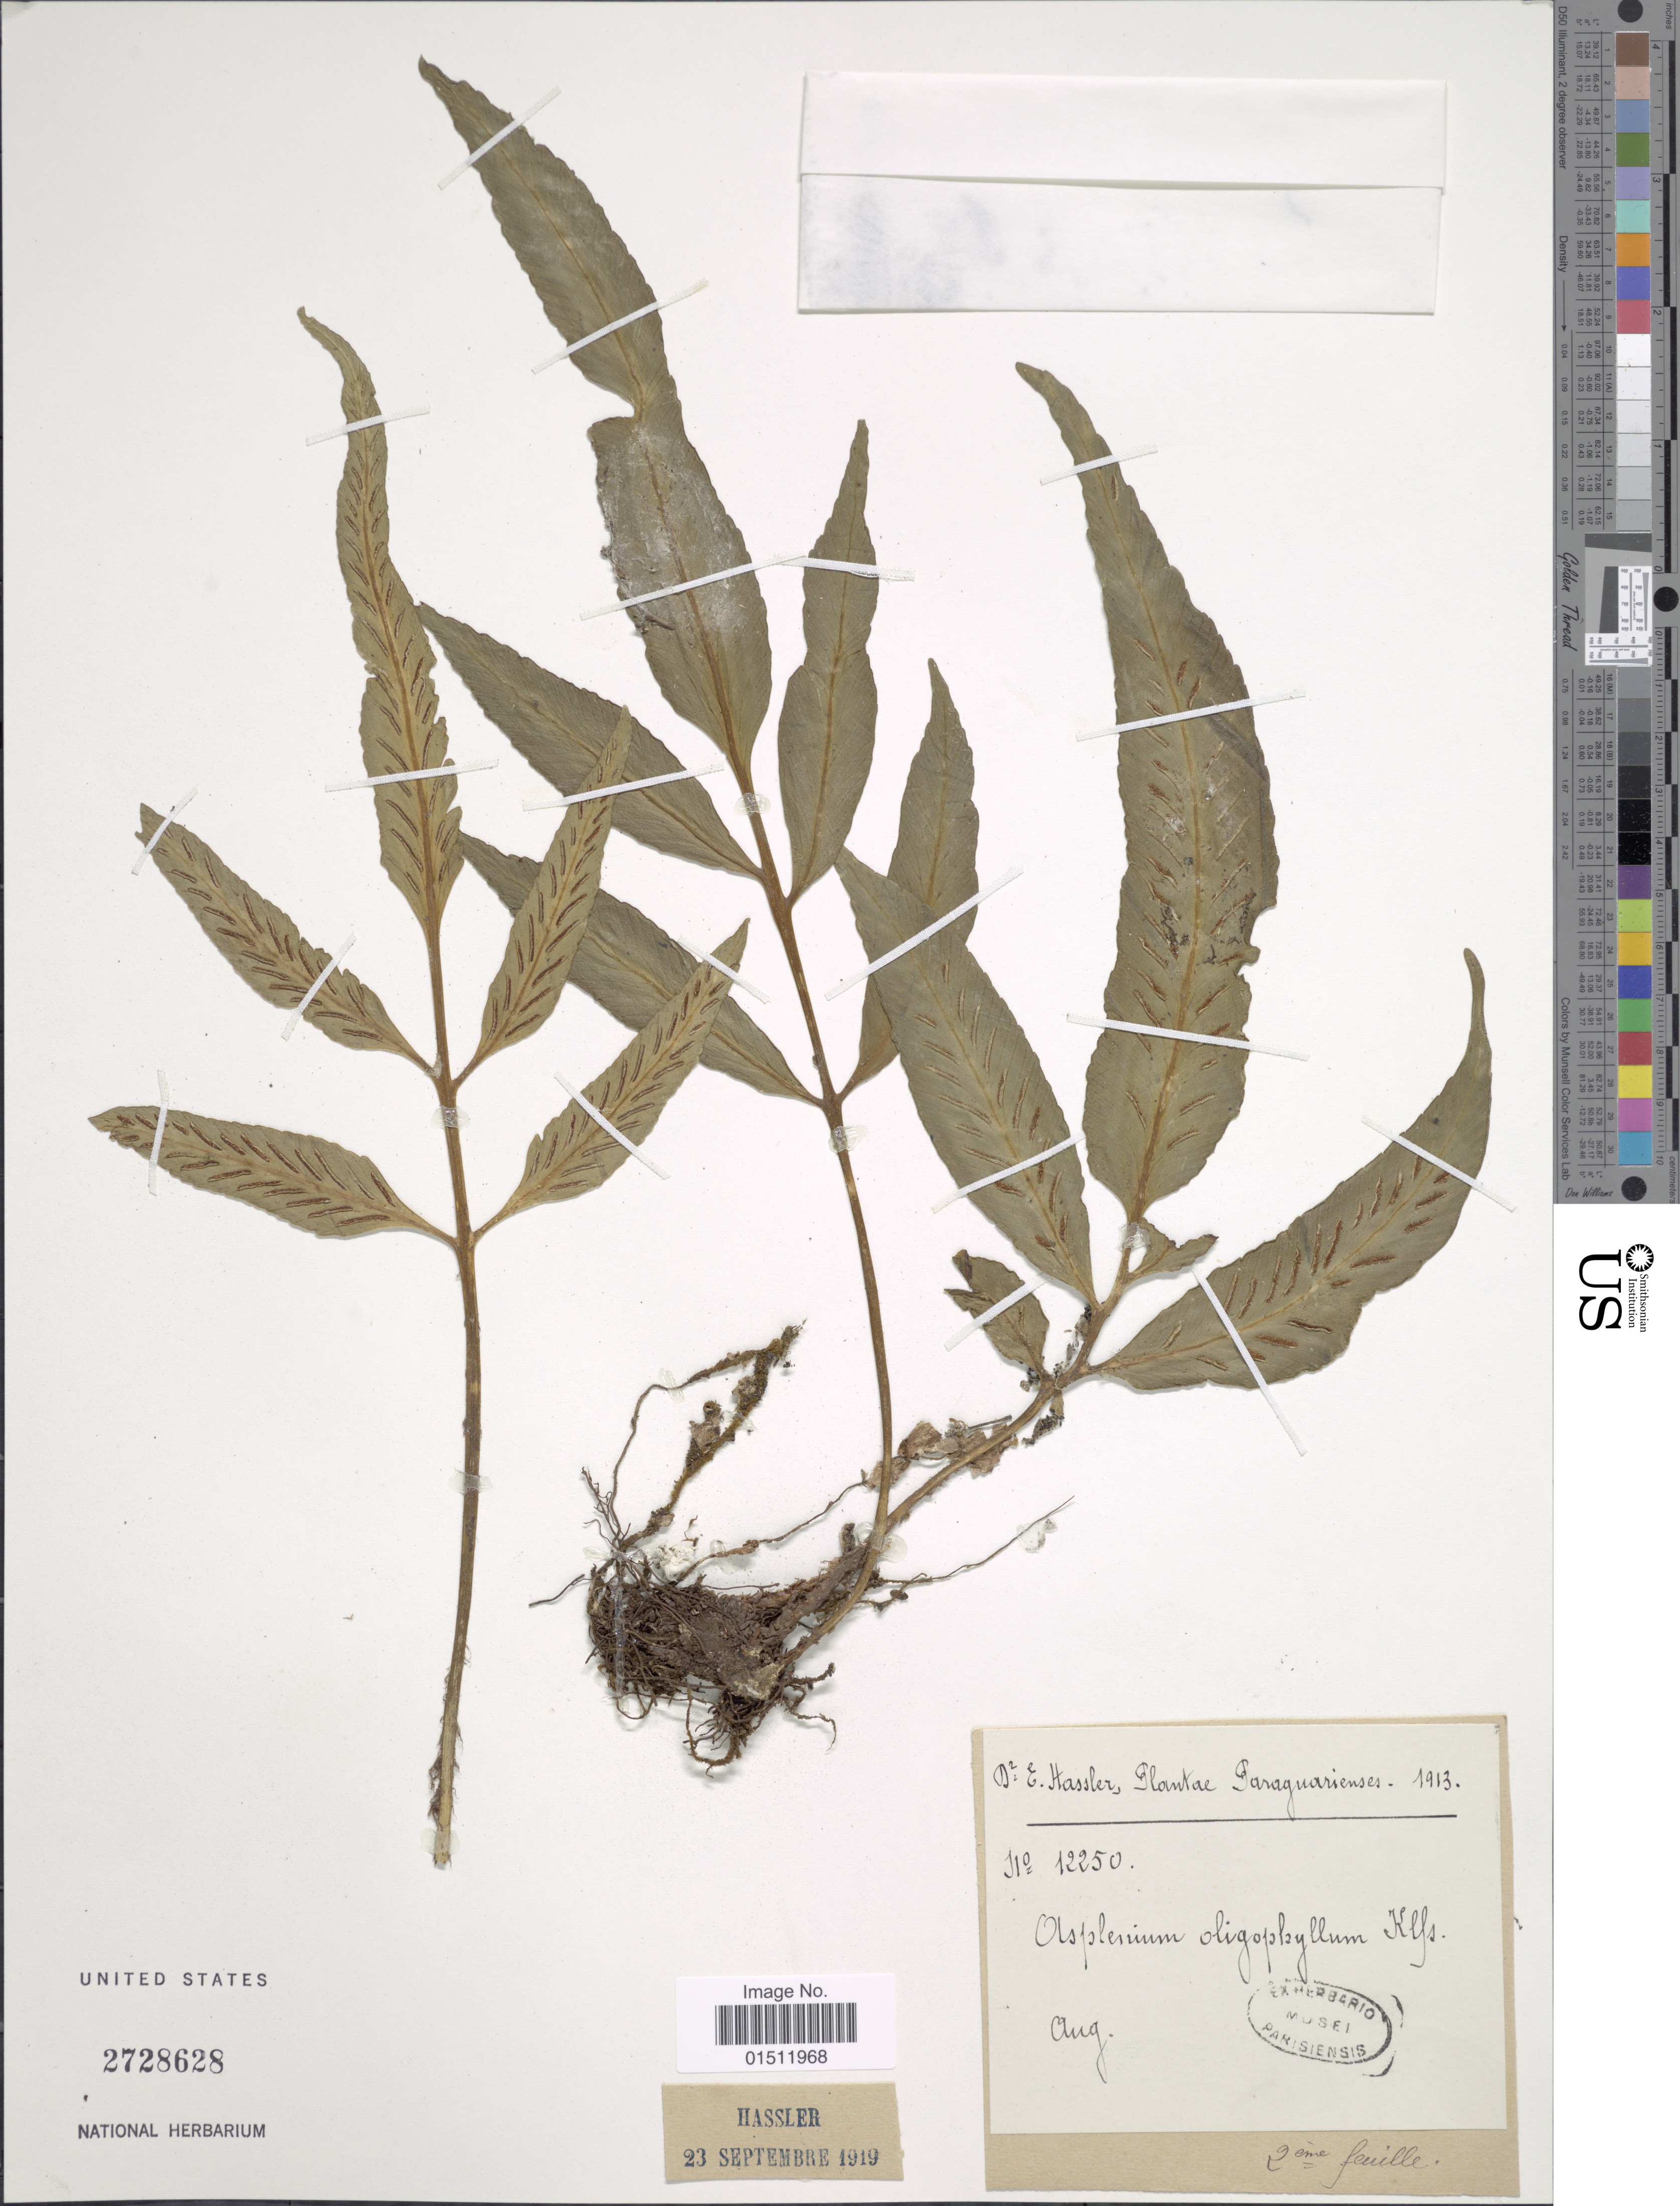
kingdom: Plantae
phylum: Tracheophyta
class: Polypodiopsida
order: Polypodiales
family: Aspleniaceae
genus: Asplenium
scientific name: Asplenium oligophyllum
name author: Kaulf.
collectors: E. Hassler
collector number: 12250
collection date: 1913-08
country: Paraguay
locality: Plantea Paraguarienses.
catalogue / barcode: US 2728628